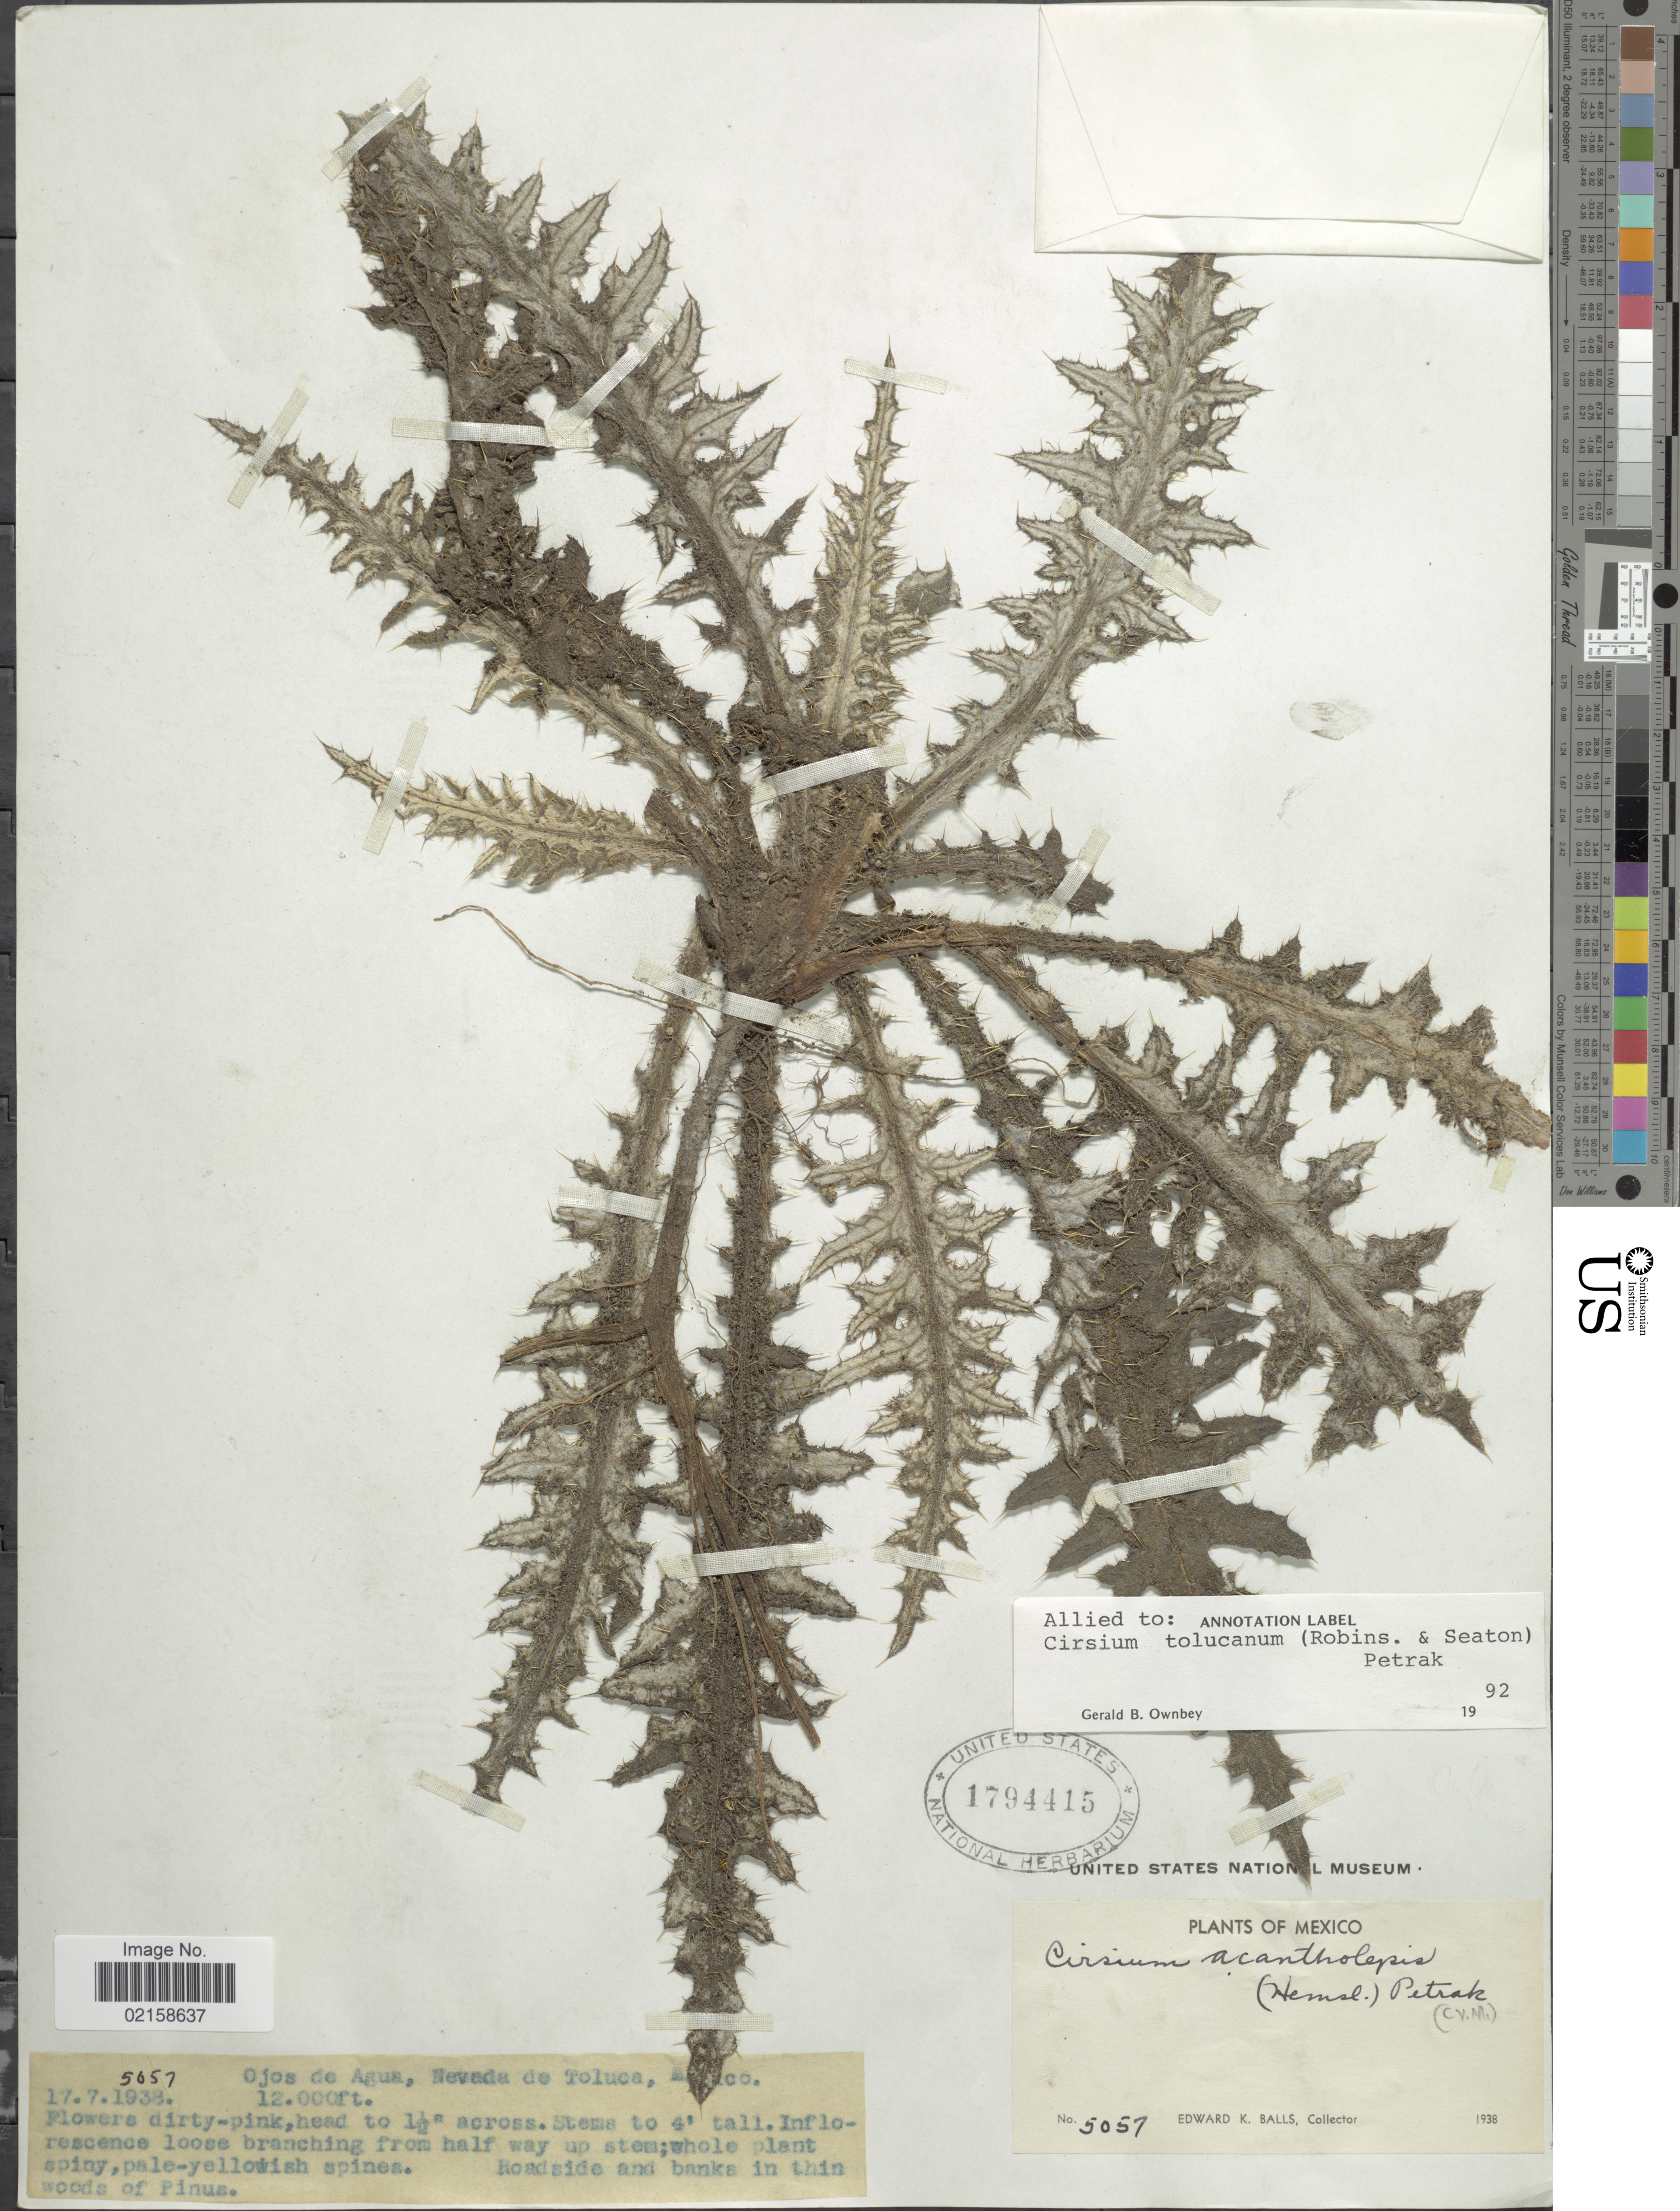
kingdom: Plantae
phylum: Tracheophyta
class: Magnoliopsida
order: Asterales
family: Asteraceae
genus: Cirsium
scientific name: Cirsium tolucanum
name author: (B.L. Rob. & Seaton) Petr.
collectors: E. K. Balls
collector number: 5057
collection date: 1938-07-17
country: Mexico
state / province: México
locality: Ojos de Agua, Nevada de Toluca, roadside and banks.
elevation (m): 3658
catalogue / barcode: US 1794415